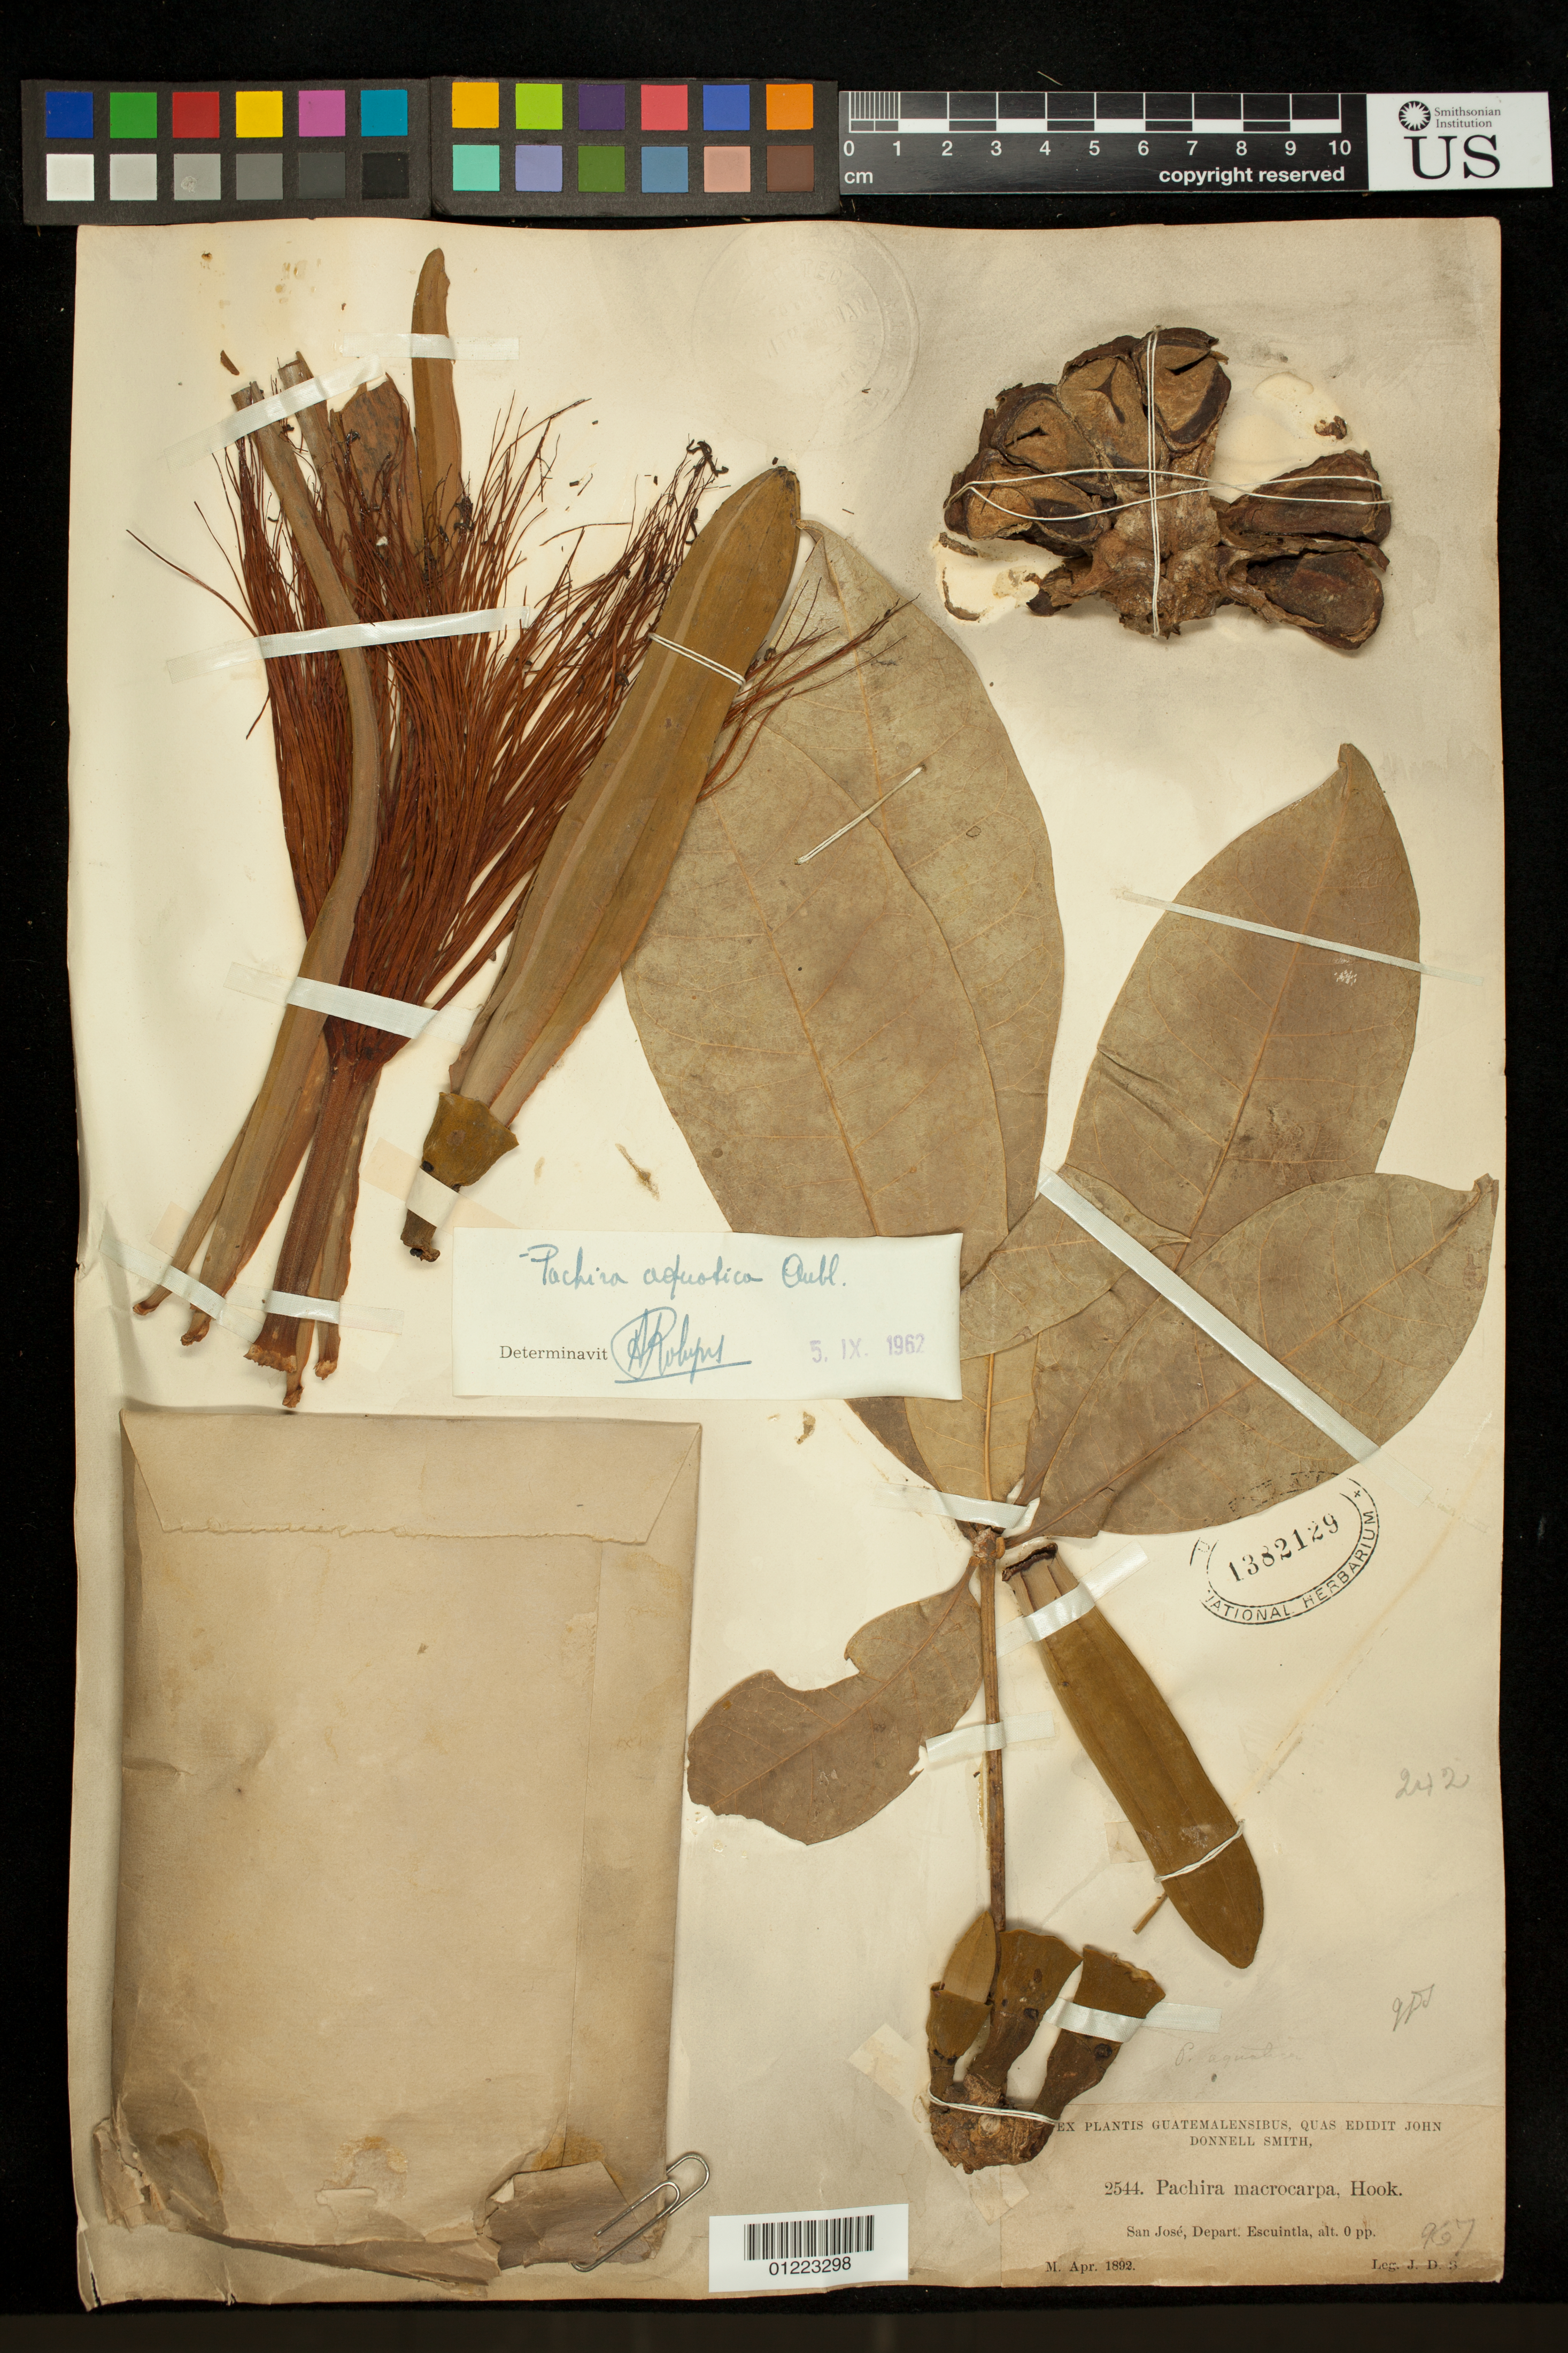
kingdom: Plantae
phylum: Tracheophyta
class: Magnoliopsida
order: Malvales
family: Malvaceae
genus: Pachira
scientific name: Pachira aquatica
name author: Aubl.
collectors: J. Donnell Smith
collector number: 2544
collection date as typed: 1892-04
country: Guatemala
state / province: Escuintla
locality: San José, Depart. Escuintla.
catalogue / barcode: US 1382129